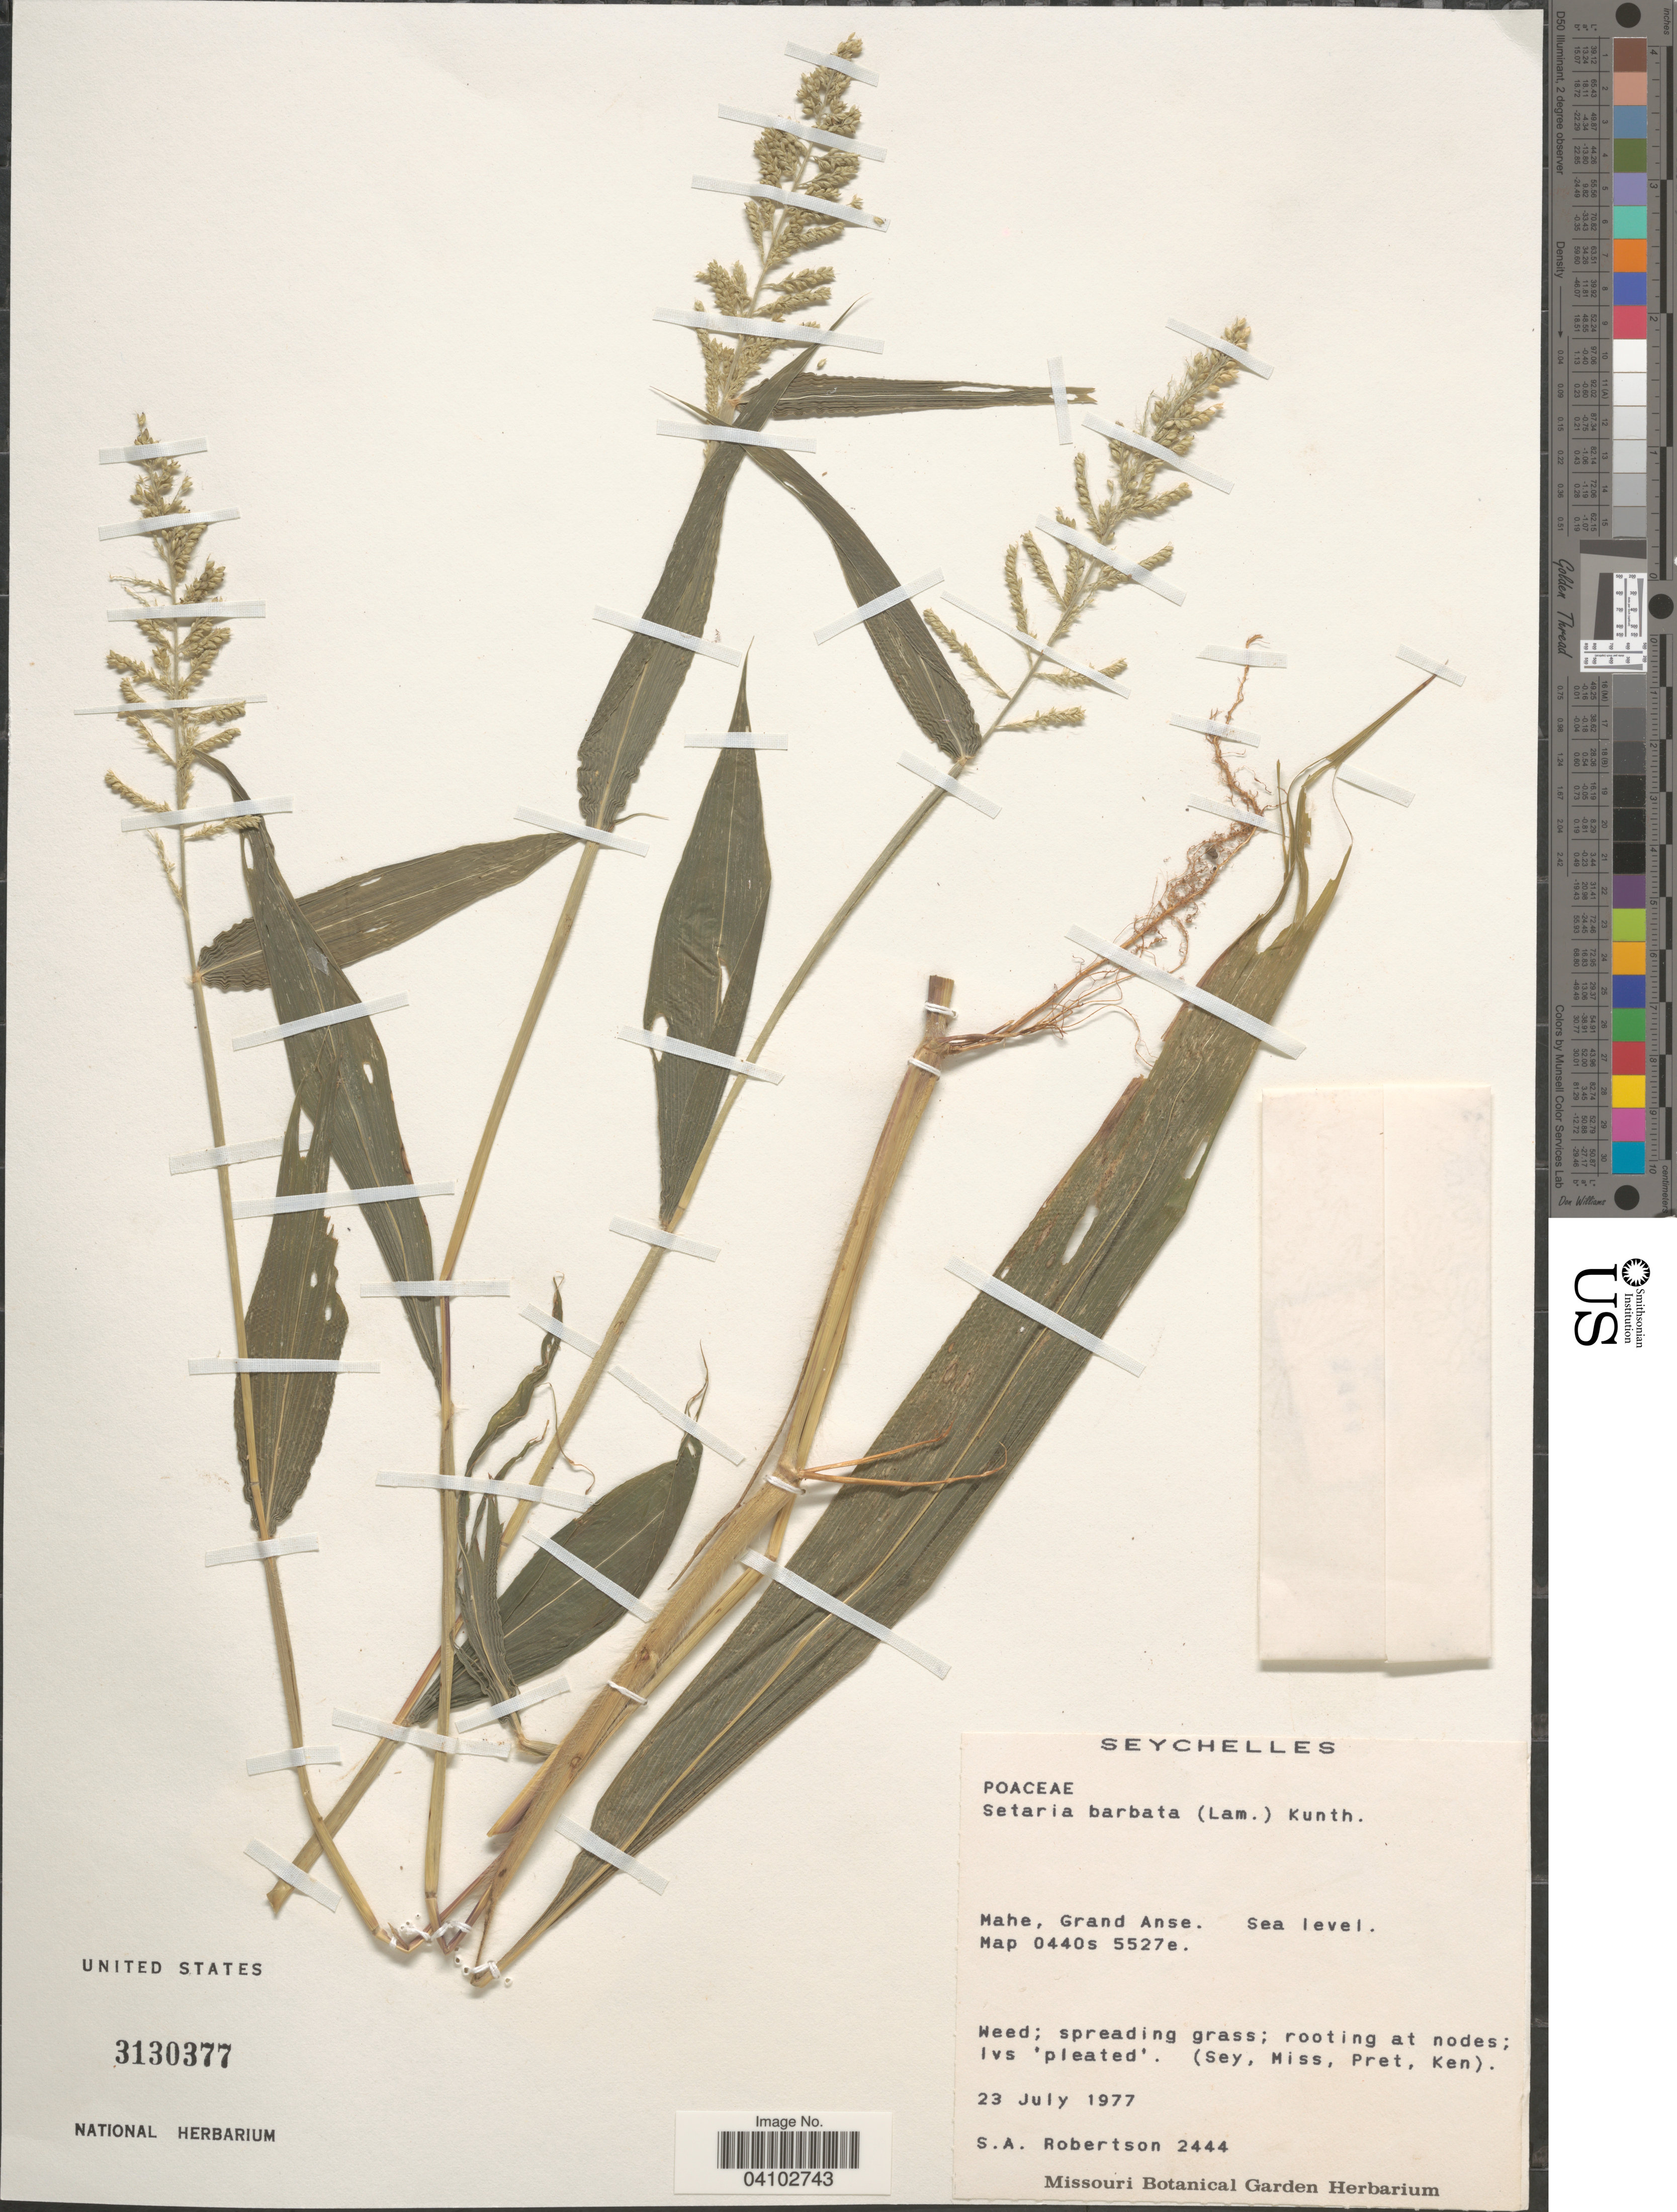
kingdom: Plantae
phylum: Tracheophyta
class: Liliopsida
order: Poales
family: Poaceae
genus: Setaria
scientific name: Setaria barbata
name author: (Lam.) Kunth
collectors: S. A. Robertson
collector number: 2444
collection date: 1977-07-23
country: Seychelles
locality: Mahe, Grand Anse.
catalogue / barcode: US 3130377